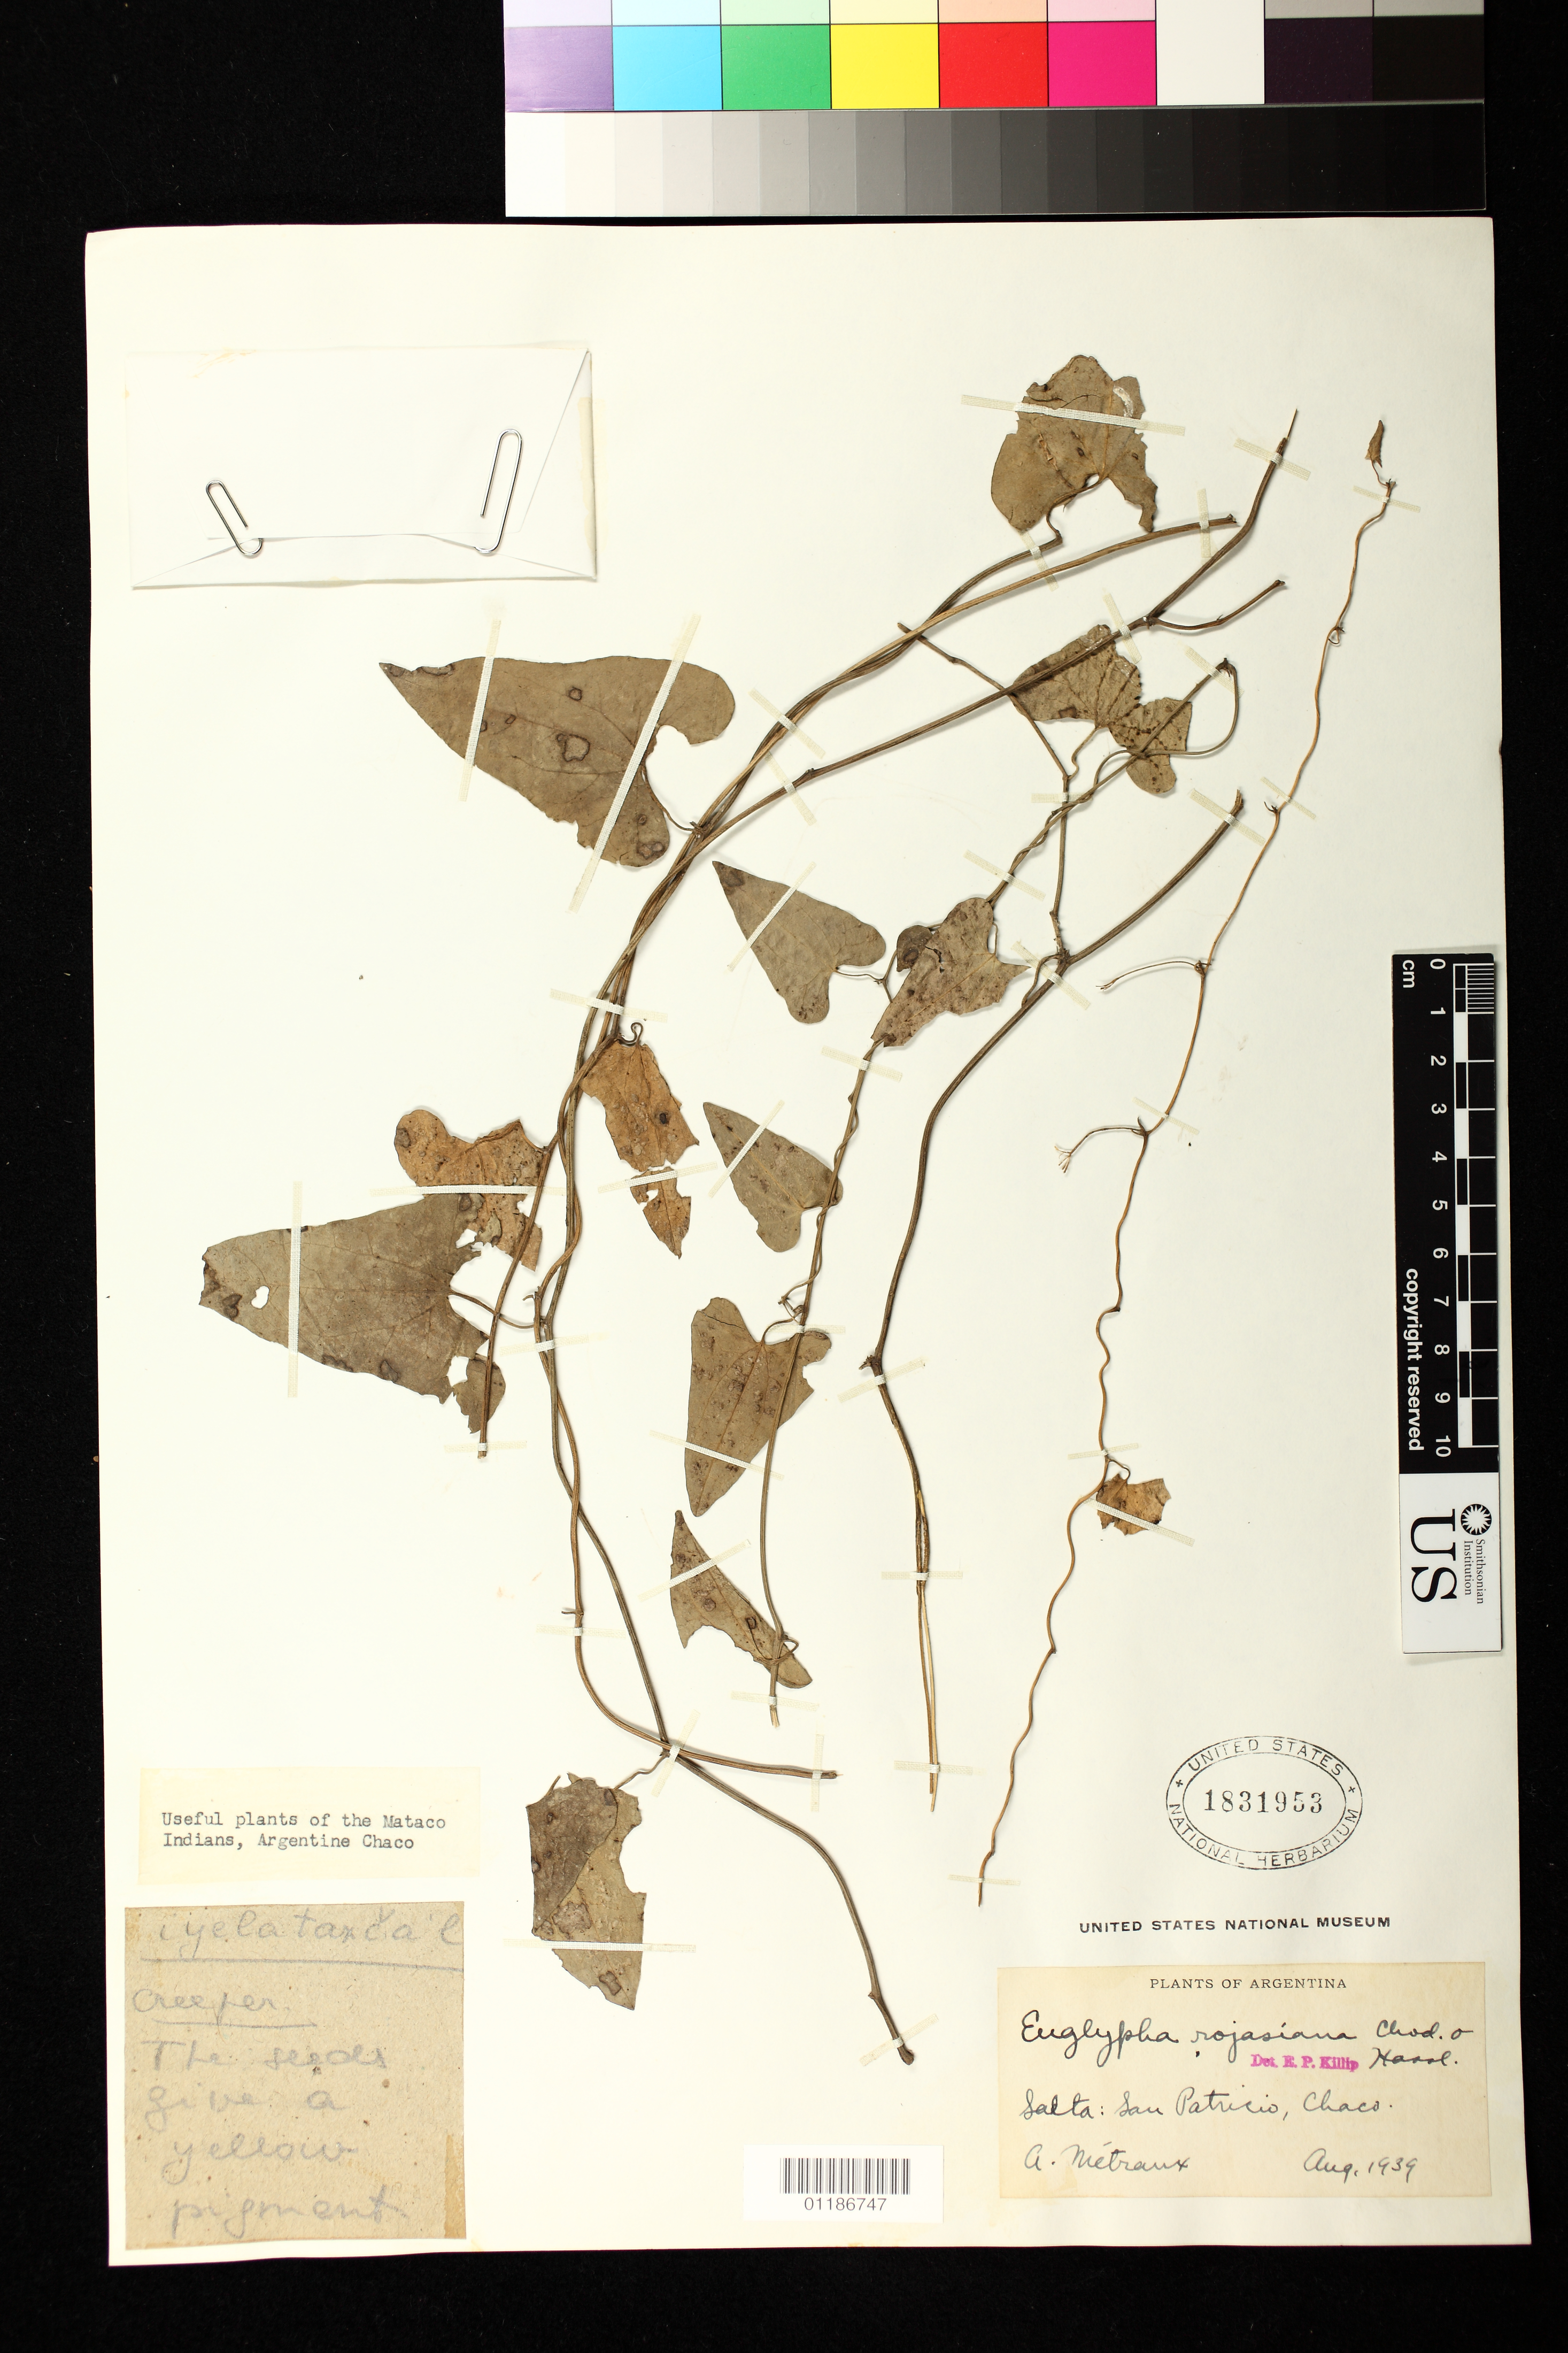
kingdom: Plantae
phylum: Tracheophyta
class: Magnoliopsida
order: Piperales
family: Aristolochiaceae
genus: Aristolochia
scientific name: Aristolochia rojasiana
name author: (Chodat & Hassl.) González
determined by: Strong, Mark T., (BOT), Smithsonian Institution - National Museum of Natural History (UNITED STATES)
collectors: E. Metraux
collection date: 1939-08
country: Argentina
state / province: Chaco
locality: Salta: San Patricio, Chaco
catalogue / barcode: US 1831953